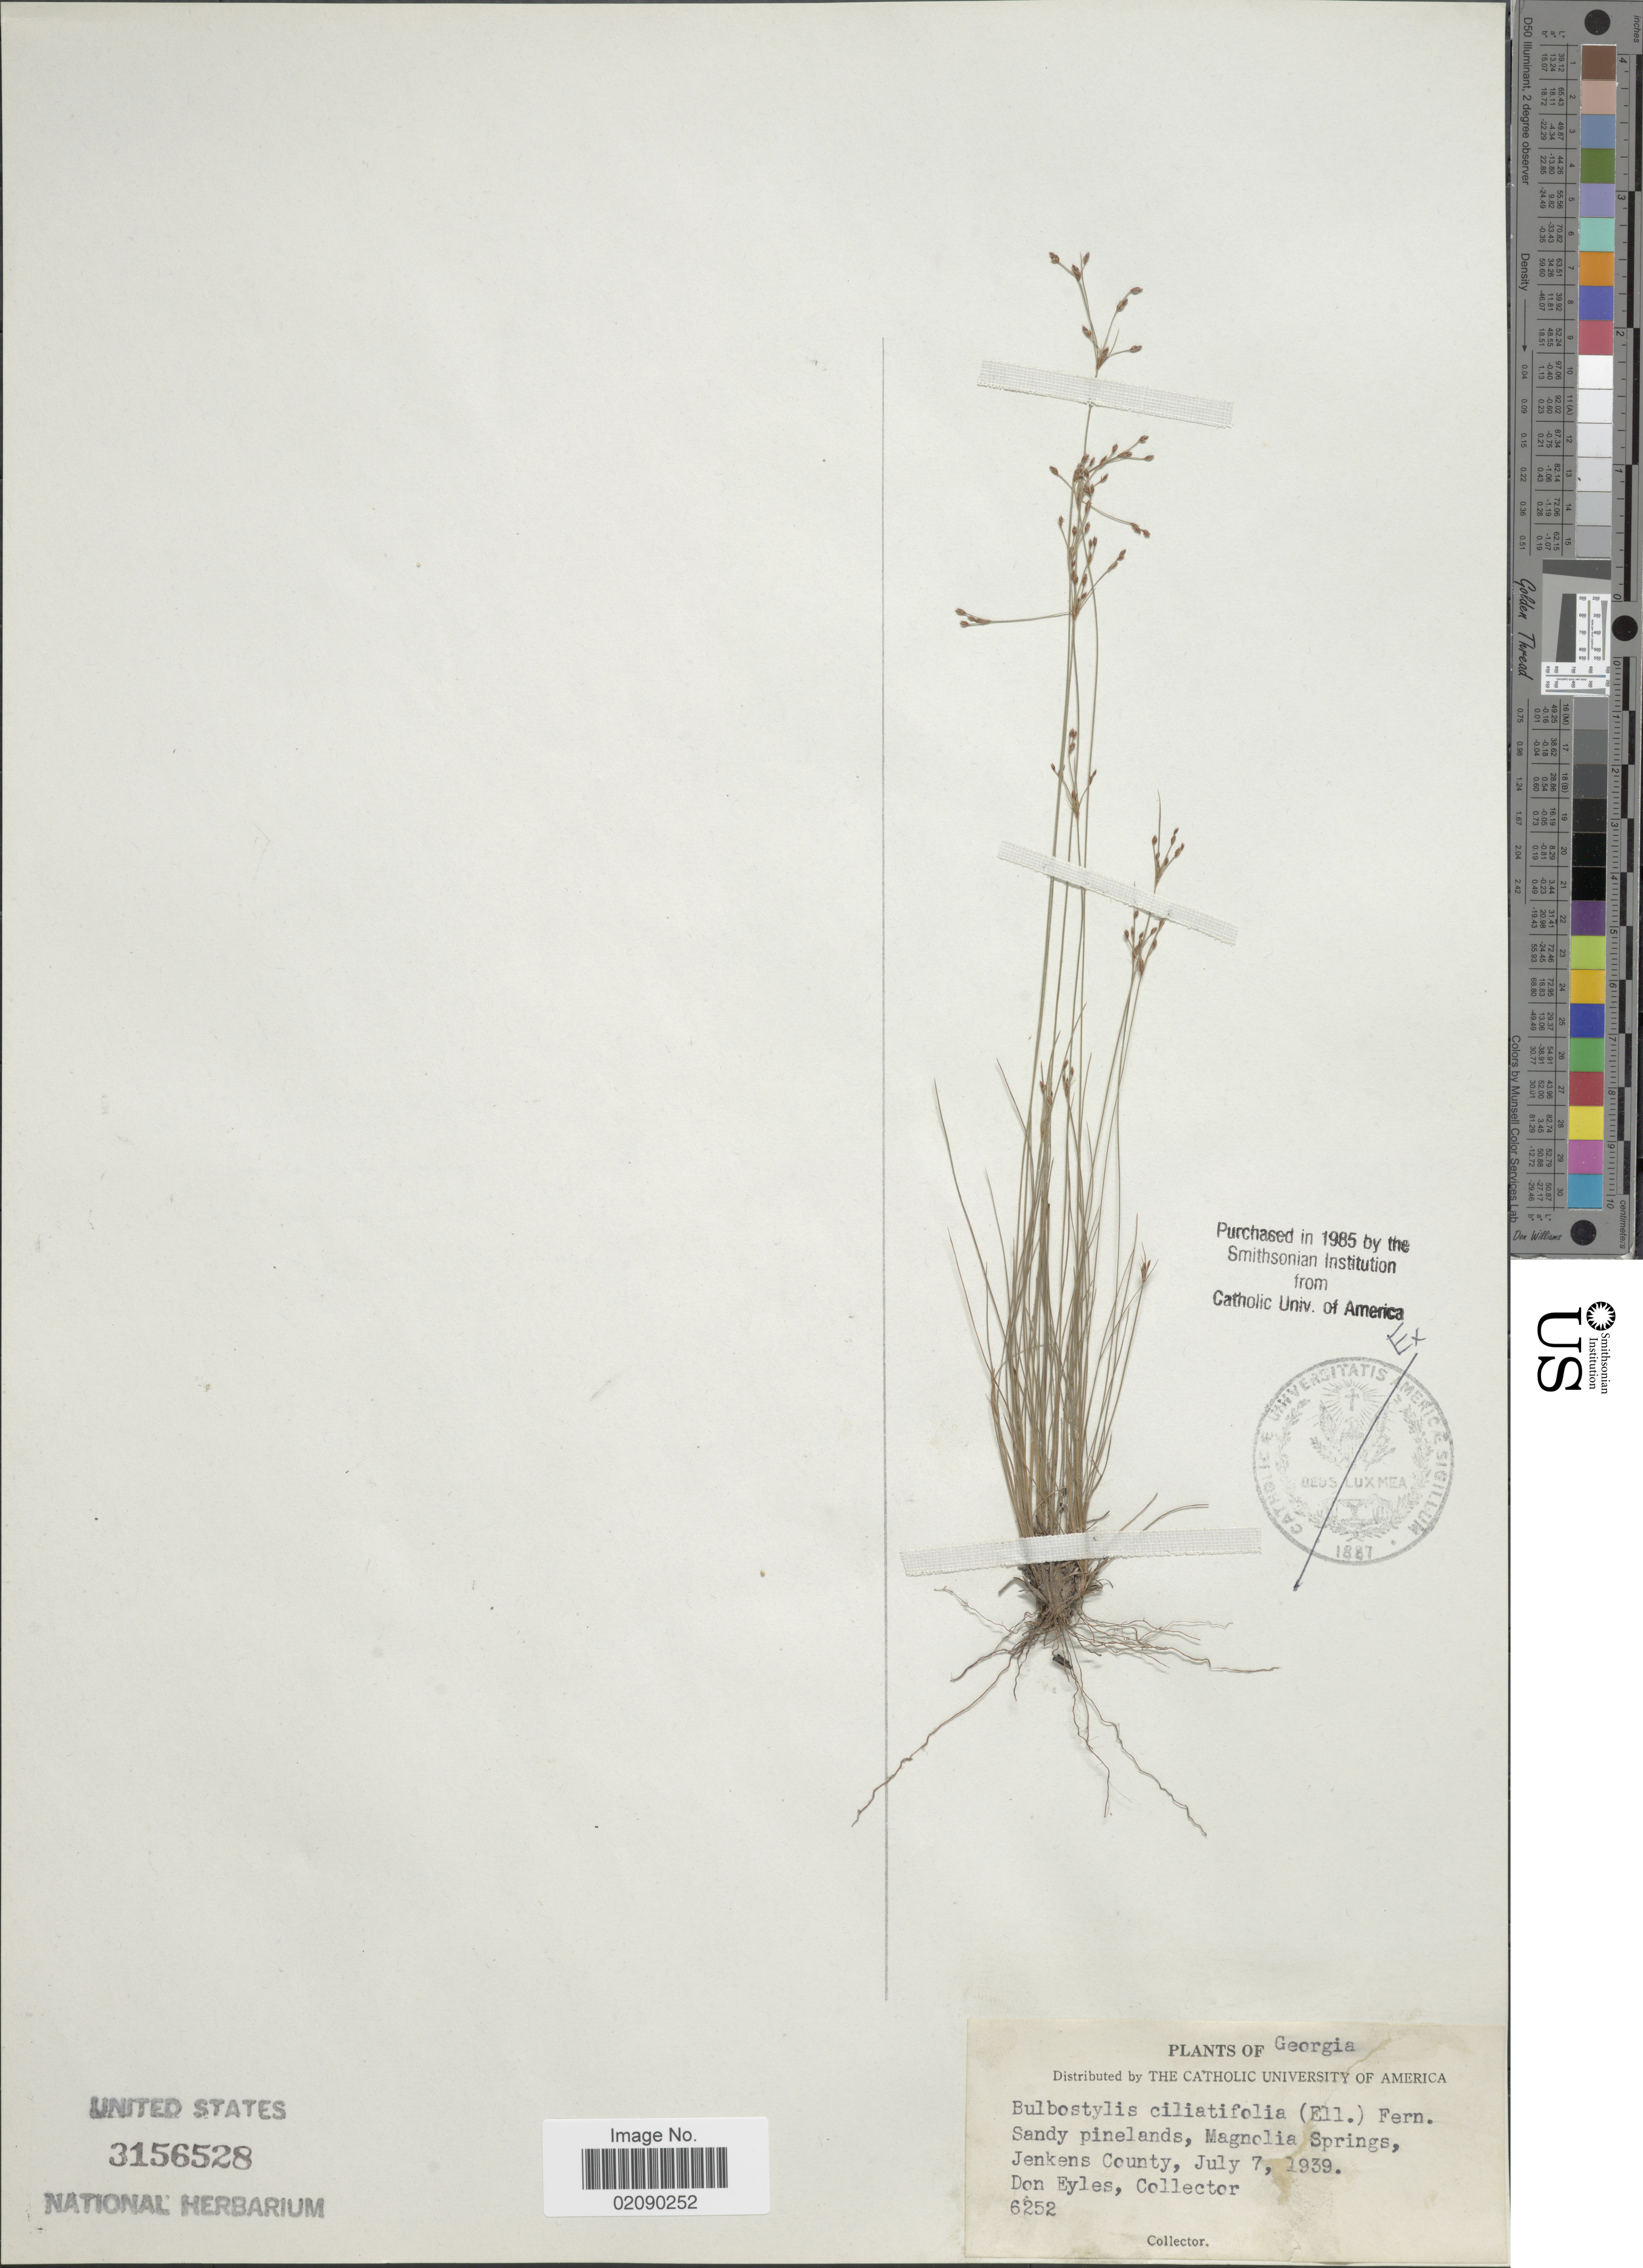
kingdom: Plantae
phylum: Tracheophyta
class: Liliopsida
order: Poales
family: Cyperaceae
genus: Bulbostylis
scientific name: Bulbostylis ciliatifolia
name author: (Elliott) Fernald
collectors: D. Eyles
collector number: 6252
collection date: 1939-07-07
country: United States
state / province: Georgia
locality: Magnolia Springs, Jenkens County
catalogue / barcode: US 3156528